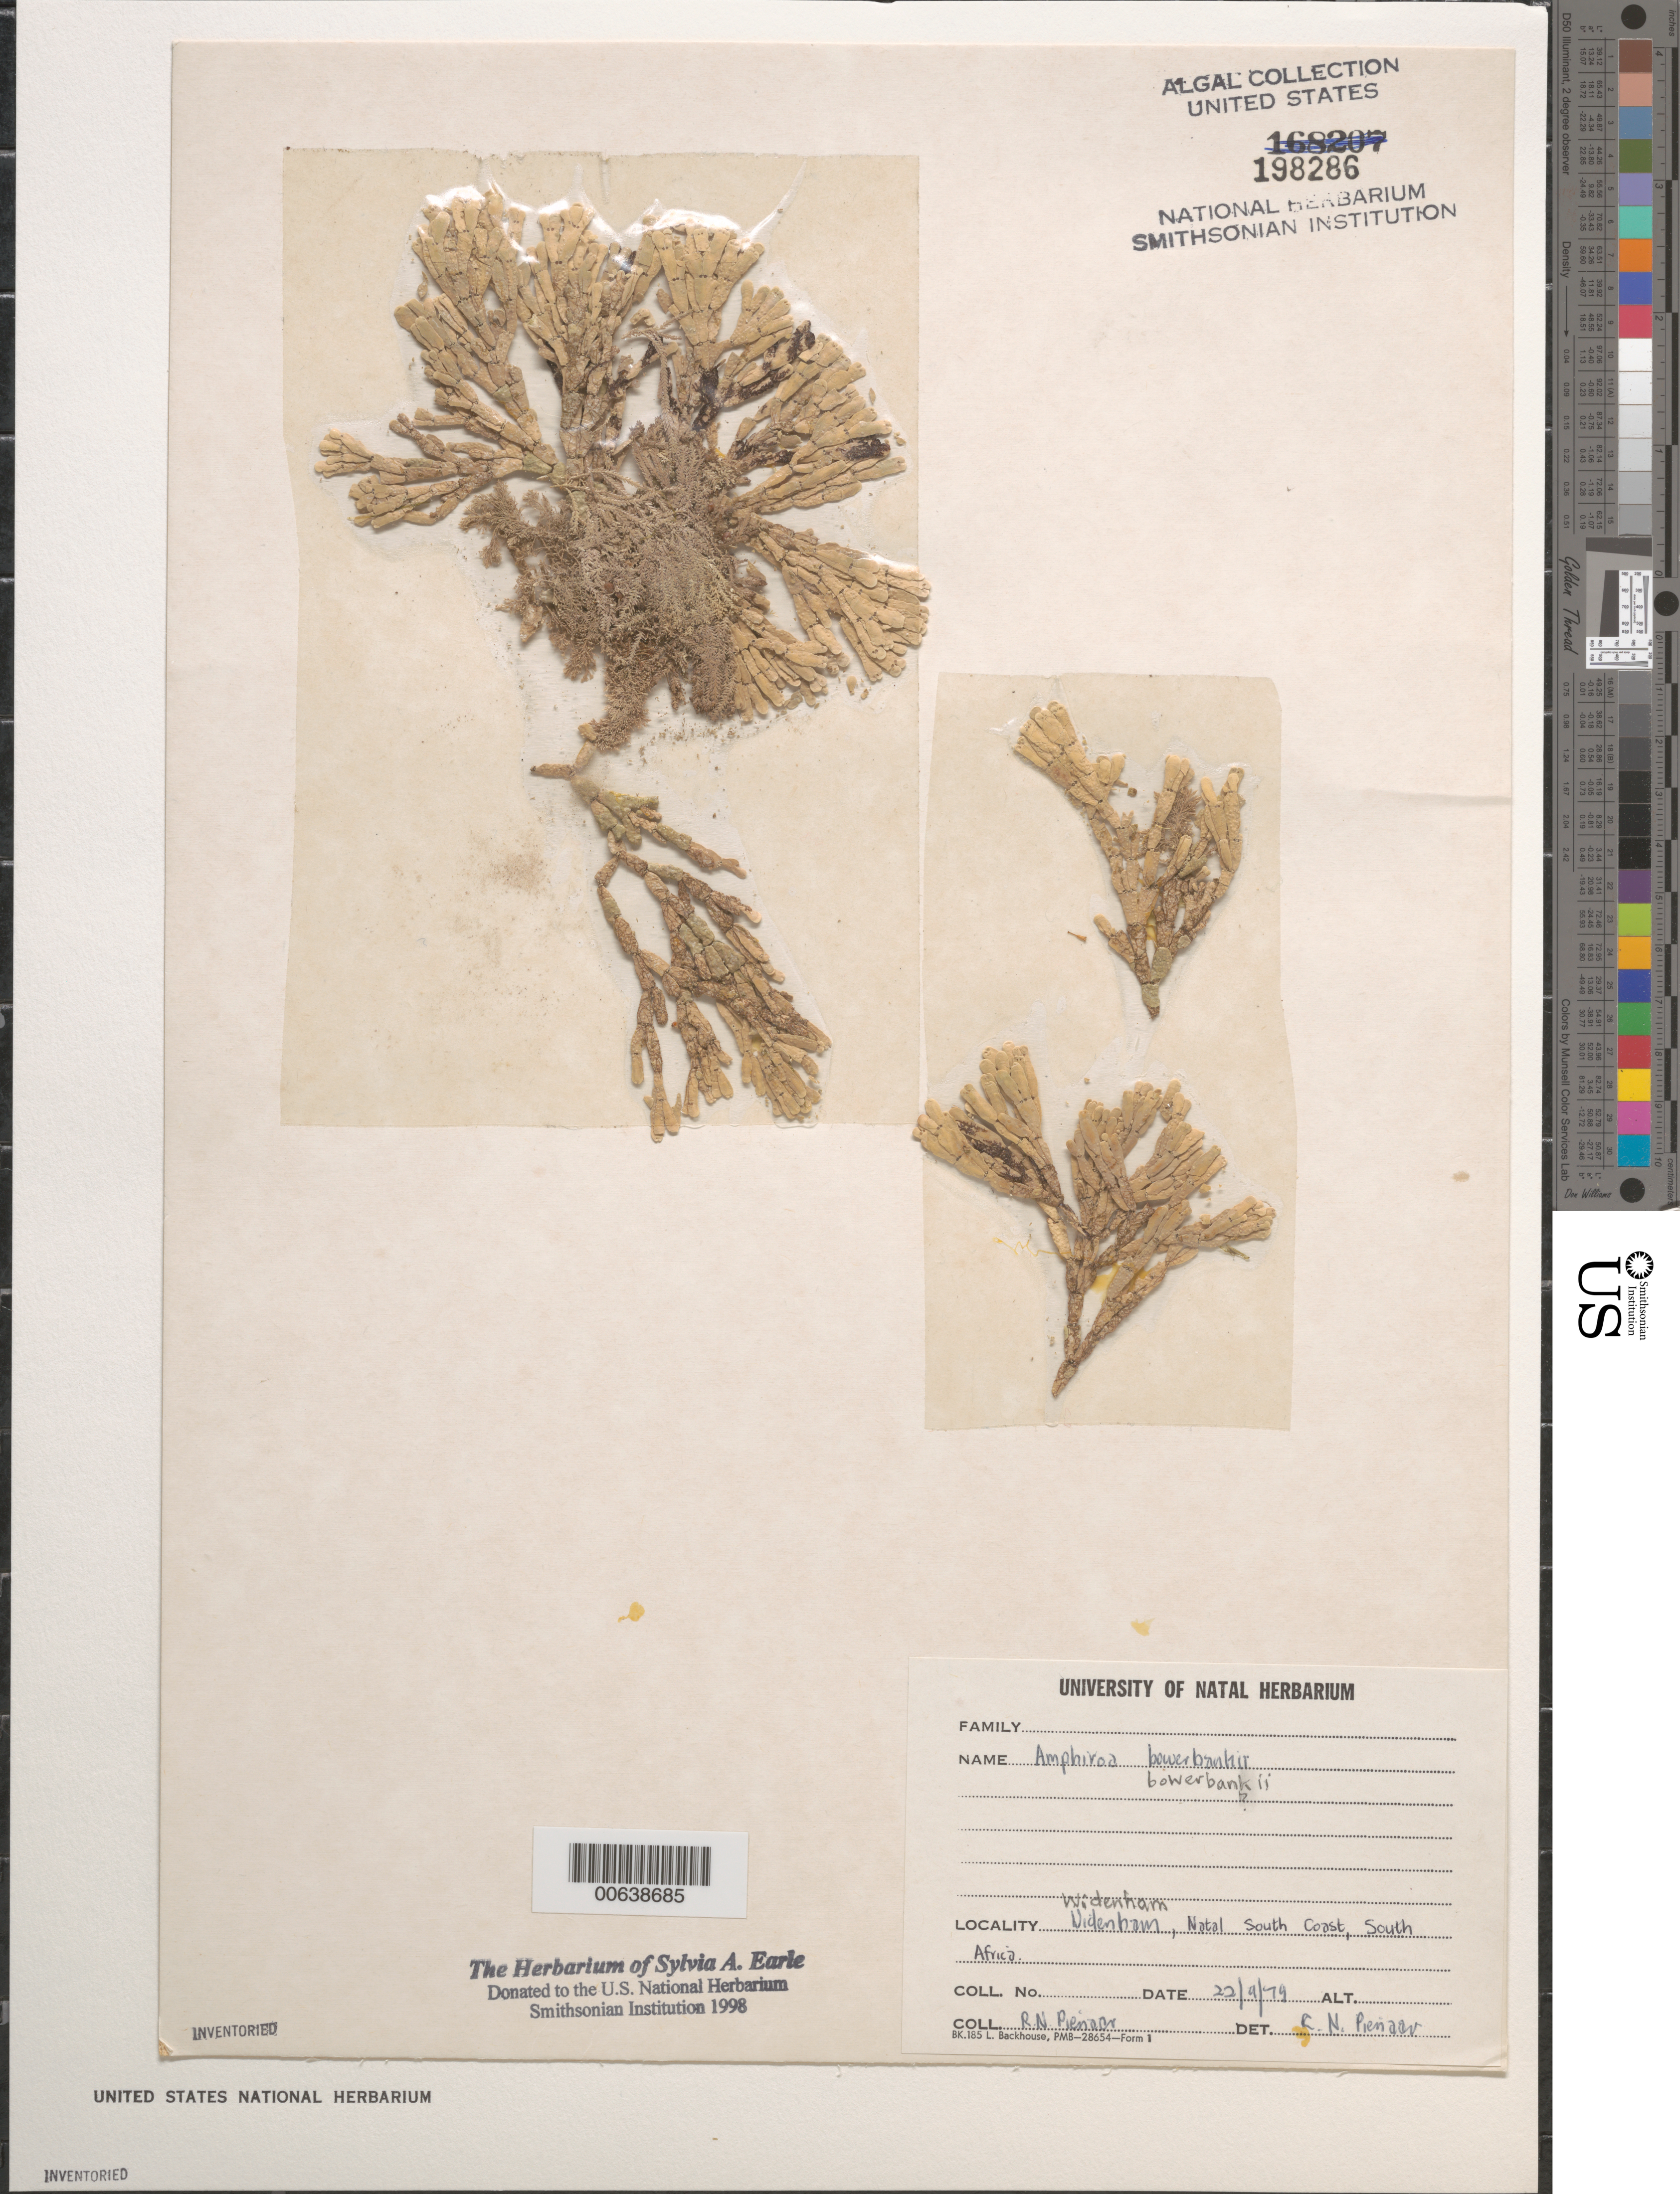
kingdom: Plantae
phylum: Rhodophyta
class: Florideophyceae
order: Corallinales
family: Lithophyllaceae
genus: Amphiroa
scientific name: Amphiroa bowerbankii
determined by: Pienaar, R. N.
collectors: R. Pienaar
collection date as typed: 22 Sep 1979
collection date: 1979-09-22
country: South Africa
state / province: KwaZulu-Natal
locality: Widenham, South Coast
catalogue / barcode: US 198286